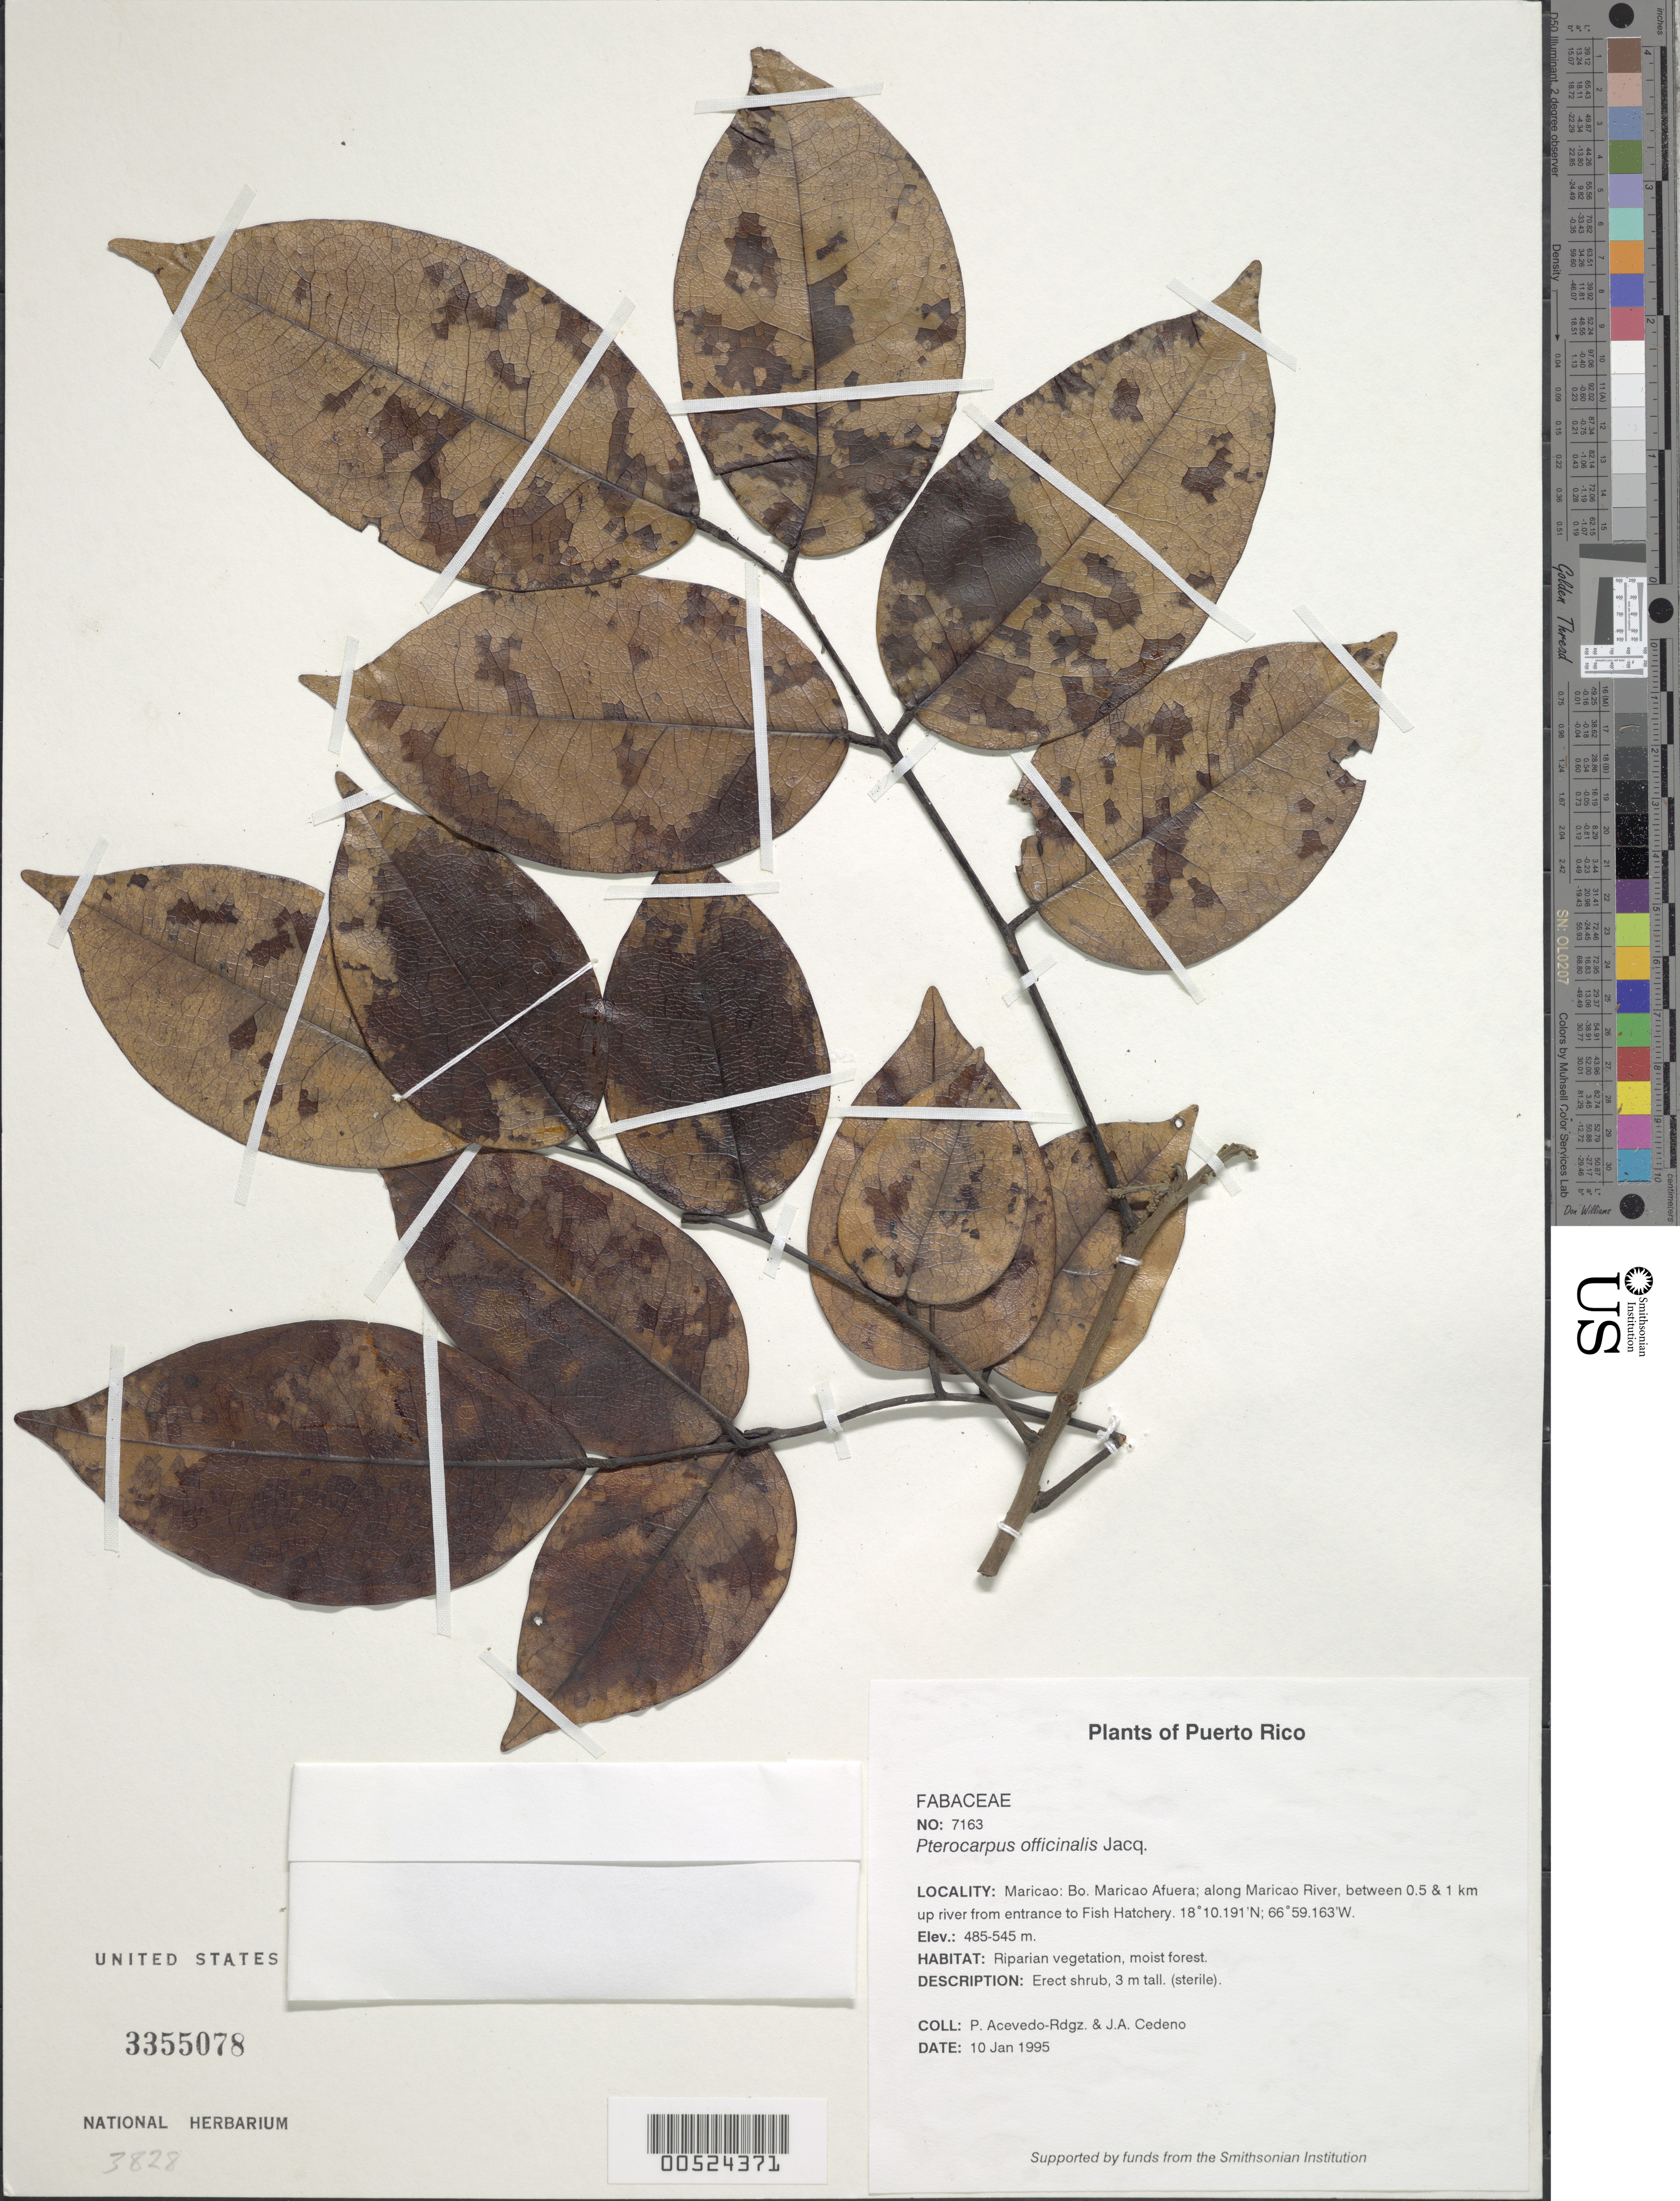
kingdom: Plantae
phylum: Tracheophyta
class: Magnoliopsida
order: Fabales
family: Fabaceae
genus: Pterocarpus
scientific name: Pterocarpus officinalis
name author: Jacq.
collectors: P. Acevedo-Rodr. & J. A. Cedeño M.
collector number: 7163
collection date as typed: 10 Jan 1995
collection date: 1995-01-10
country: Puerto Rico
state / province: Maricao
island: Puerto Rico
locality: Maricao: Bo. Maricao Afuera; along Maricao River, between 0.5 & 1 km up river from entrance to Fish Hatchery.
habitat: Riparian vegetation, moist forest.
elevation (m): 485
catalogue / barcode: US 3355078